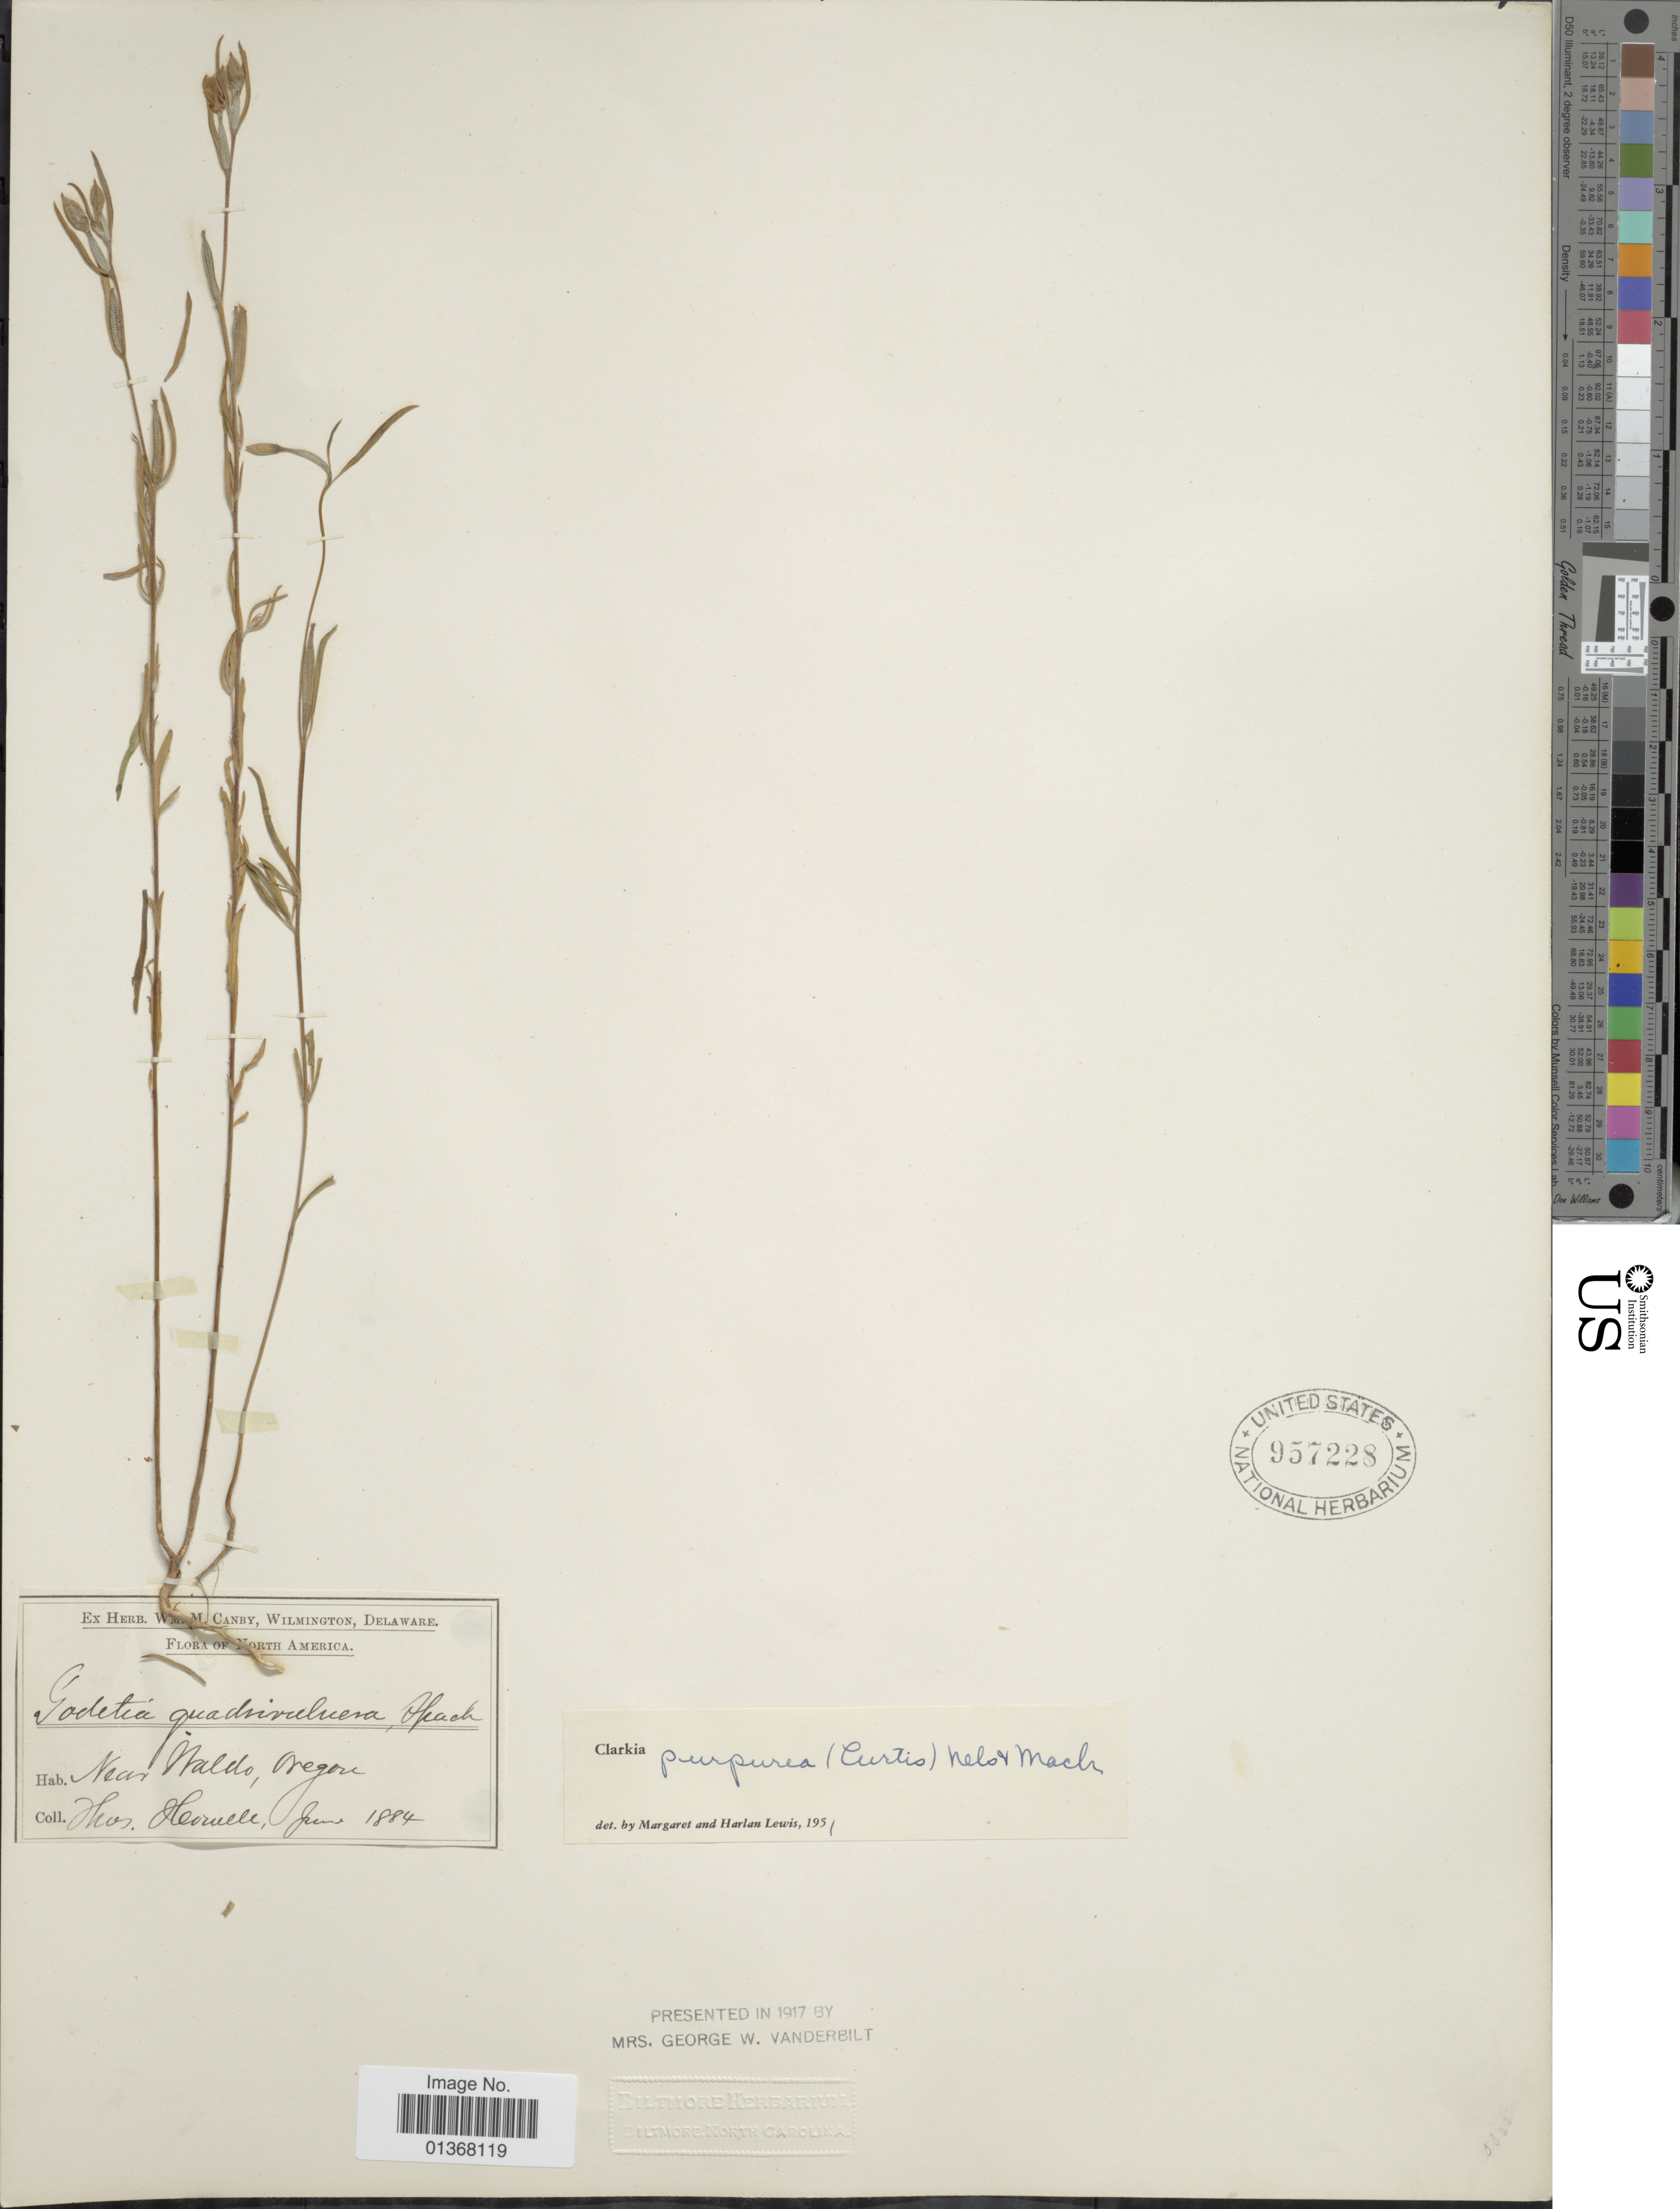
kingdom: Plantae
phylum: Tracheophyta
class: Magnoliopsida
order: Myrtales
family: Onagraceae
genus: Clarkia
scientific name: Clarkia pulchella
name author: Pursh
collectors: T. J. Howell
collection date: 1884-06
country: United States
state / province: Oregon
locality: North America, Near Waldo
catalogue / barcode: US 957228